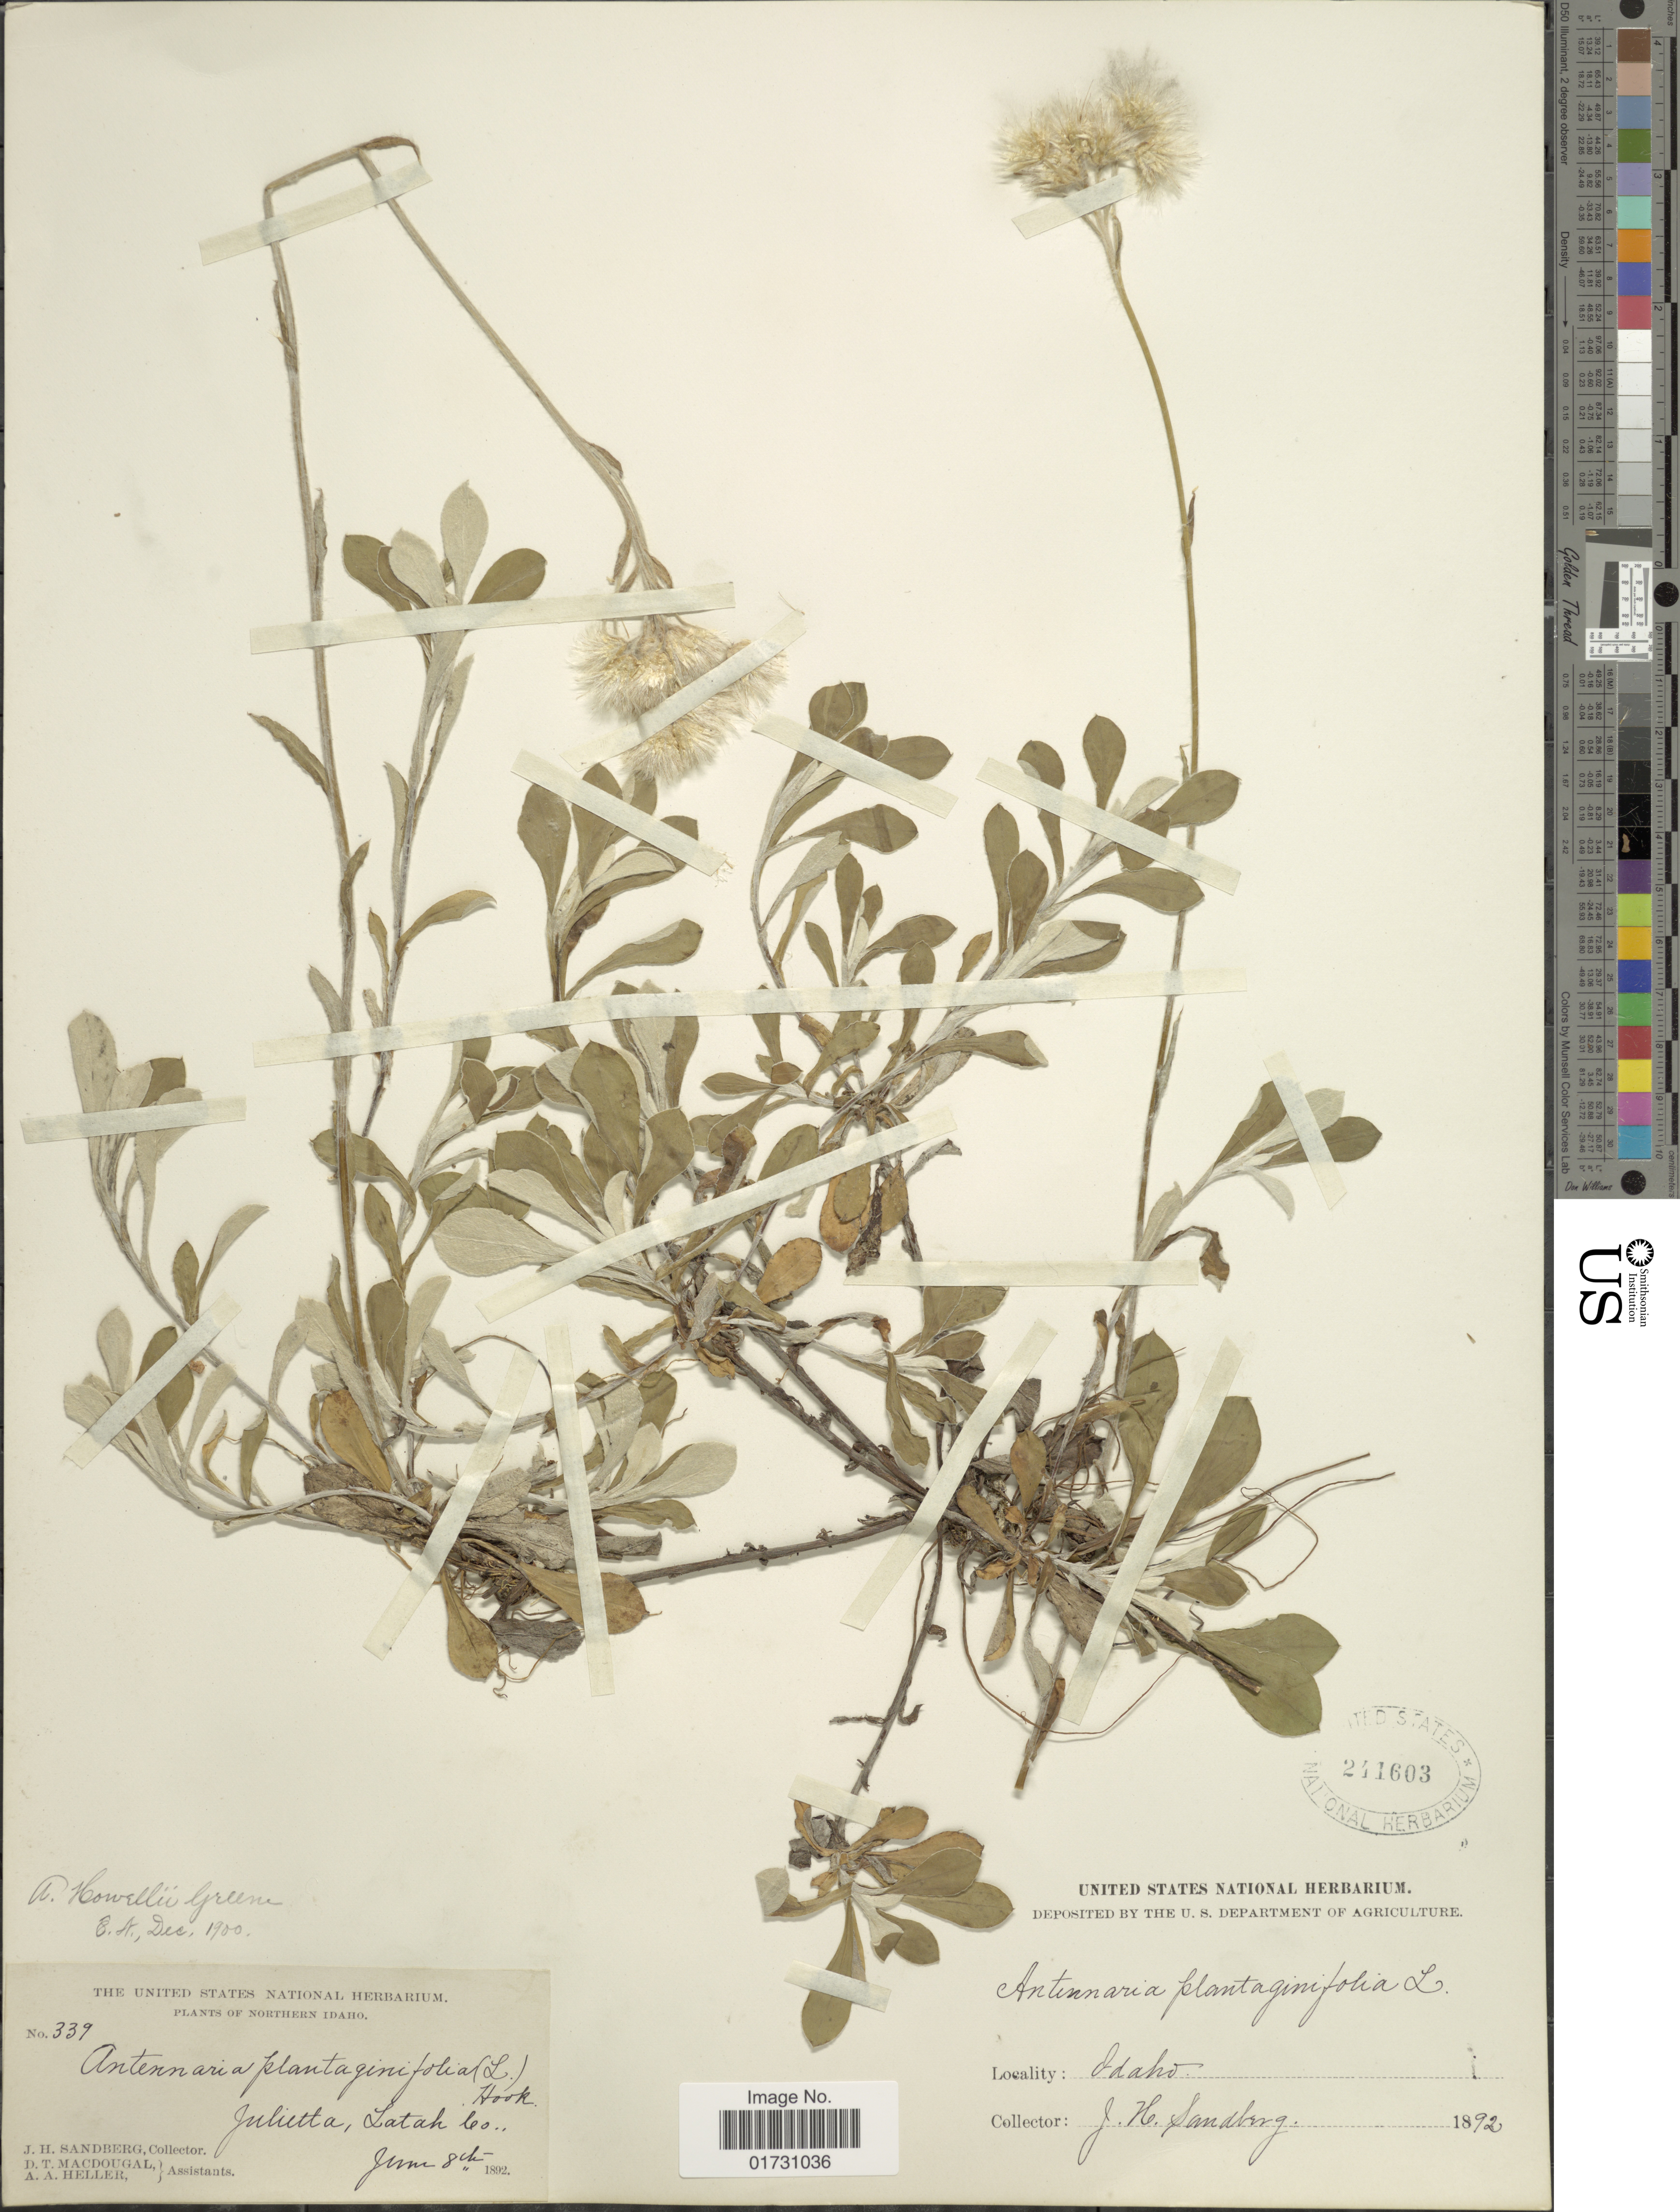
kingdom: Plantae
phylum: Tracheophyta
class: Magnoliopsida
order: Asterales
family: Asteraceae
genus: Antennaria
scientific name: Antennaria howellii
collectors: J. H. Sandberg, D. T. MacDougal & A. A. Heller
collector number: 339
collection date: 1892-06-08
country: United States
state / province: Idaho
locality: Northern Idaho, Julietta, Latah Co.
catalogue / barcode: US 241603